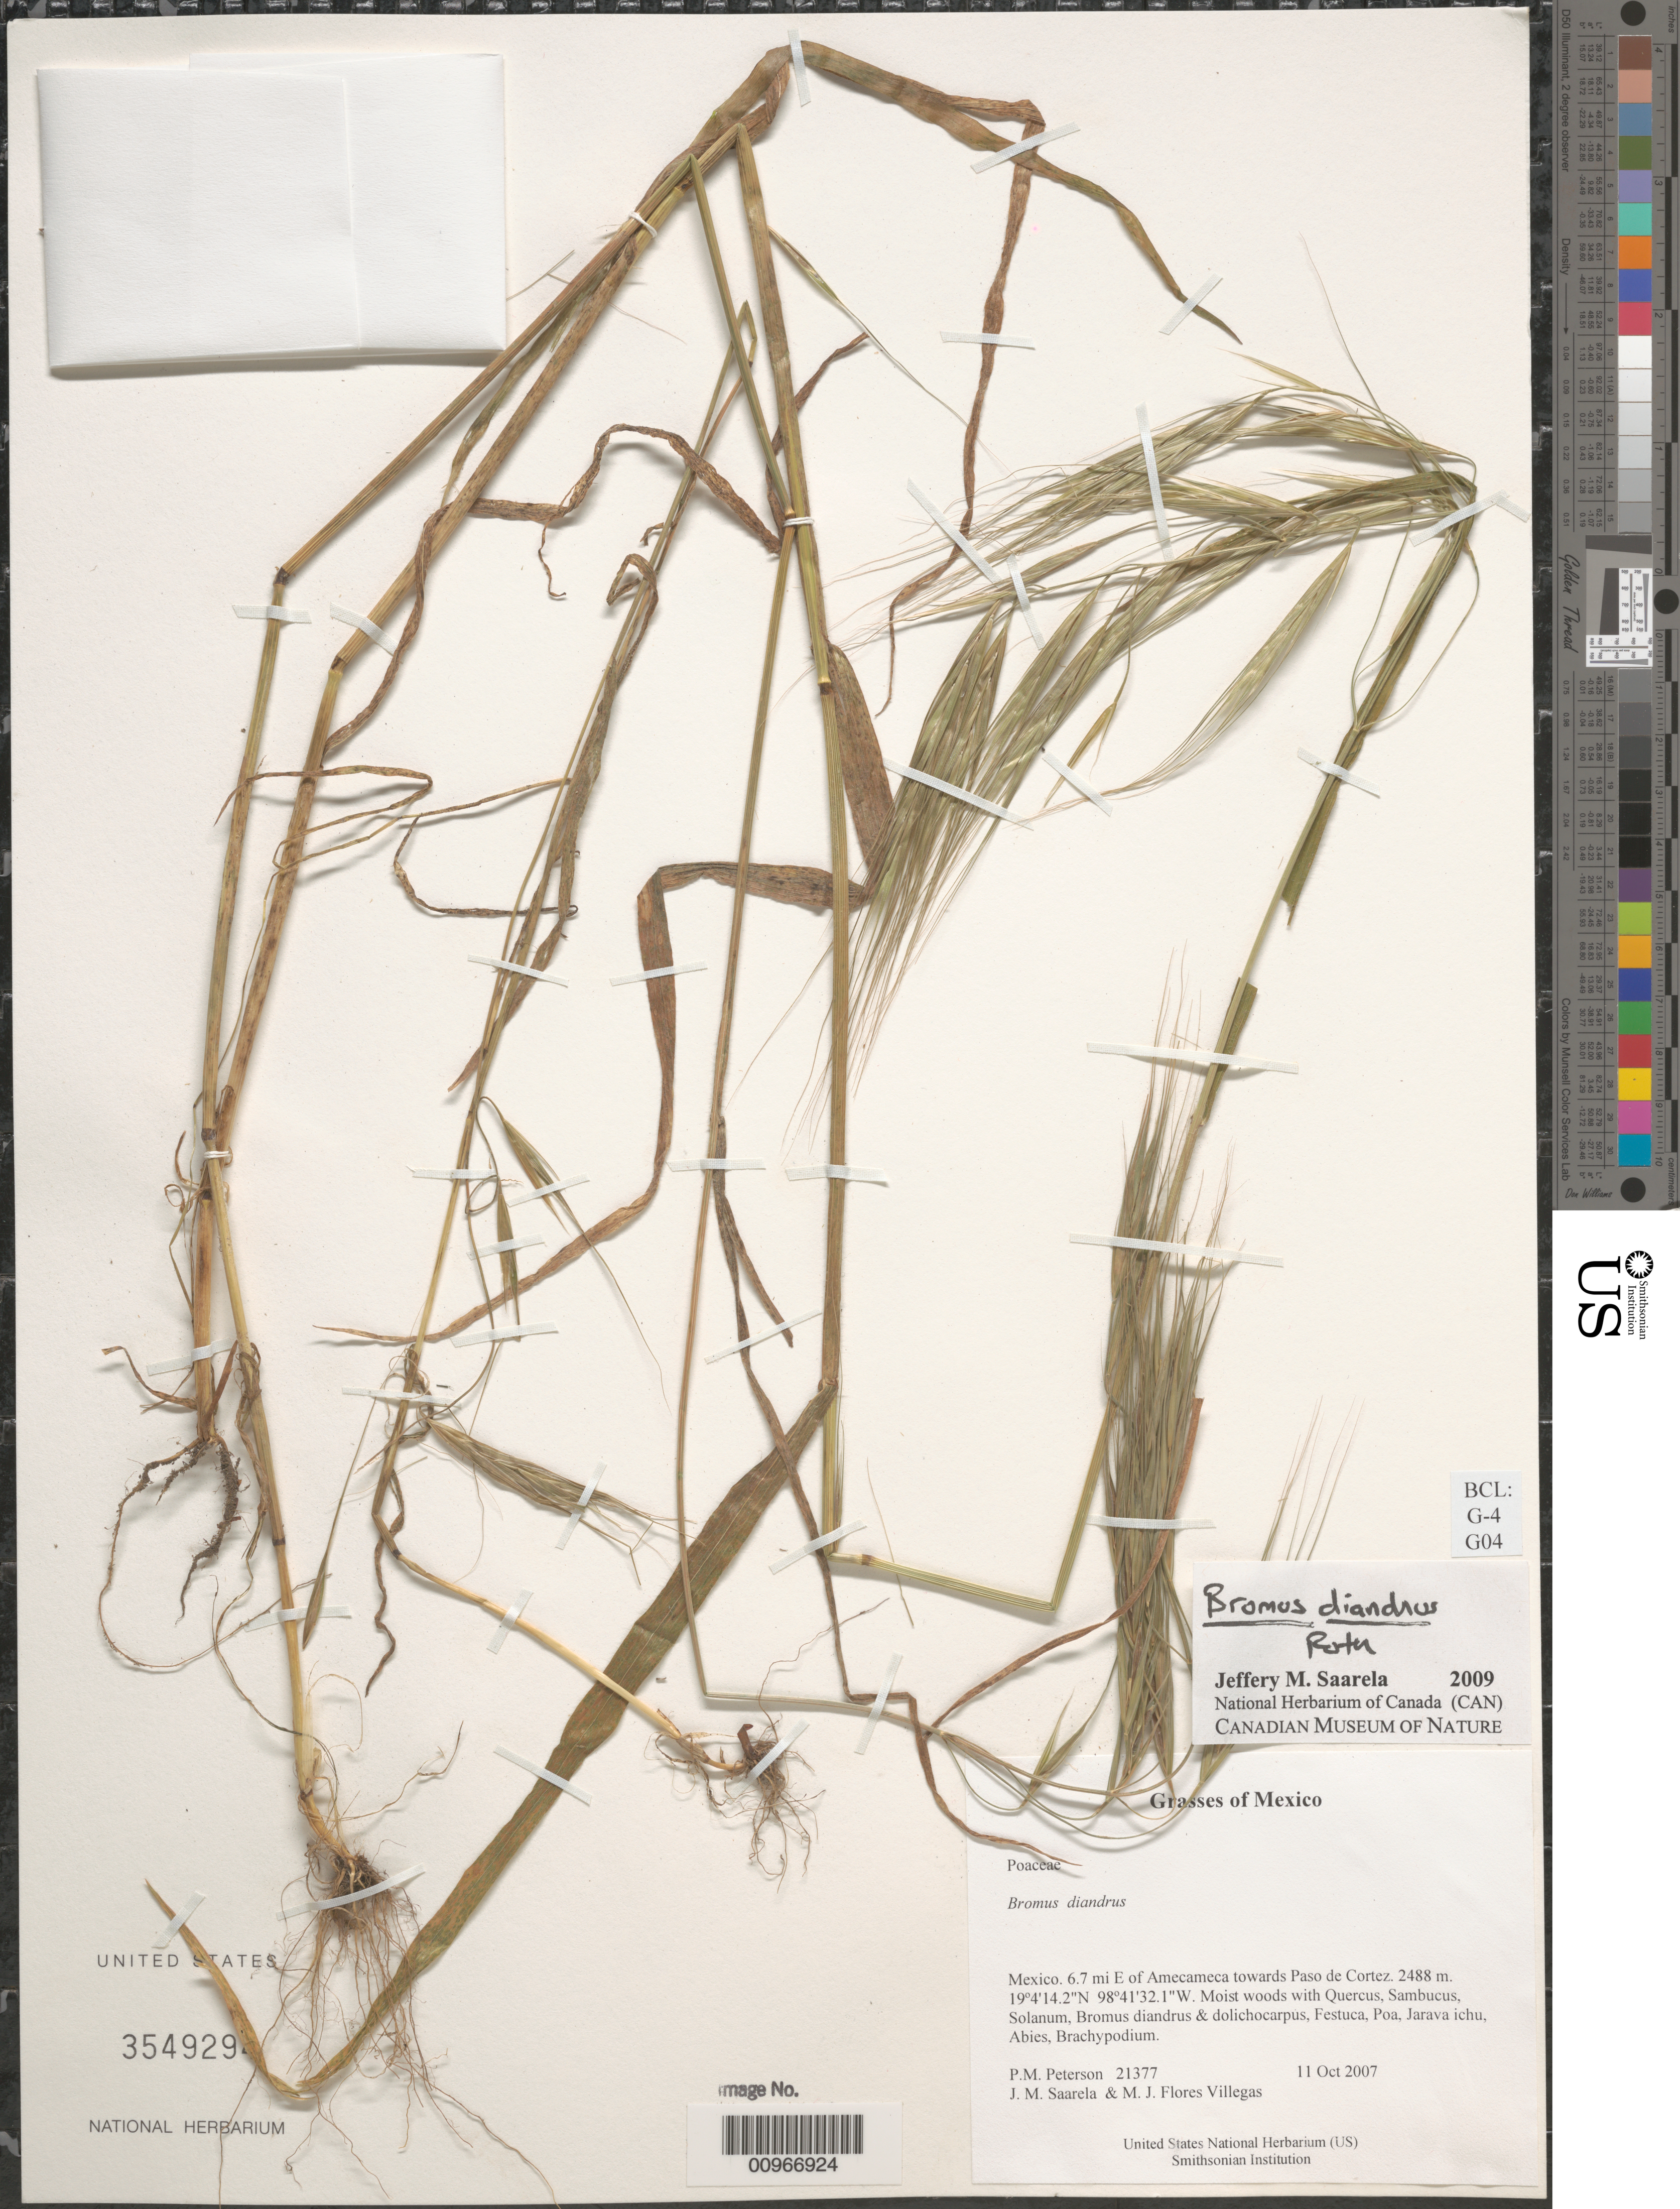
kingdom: Plantae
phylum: Tracheophyta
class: Liliopsida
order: Poales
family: Poaceae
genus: Bromus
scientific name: Bromus diandrus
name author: Roth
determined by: Saarela, J. M., (CAN), Canadian Museum of Nature (CANADA)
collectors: P. M. Peterson, J. Saarela & M. Flores Villegas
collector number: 21377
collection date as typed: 11 Oct 2007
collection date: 2007-10-11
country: Mexico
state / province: México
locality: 6.7 mi E of Amecameca towards Paso de Cortez.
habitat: Moist woods with Quercus, Sambucus, Solanum, Bromus diandrus & dolichocarpus, Festuca, Poa, Jarava ichu, Abies, Brachypodium.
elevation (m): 2488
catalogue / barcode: US 3549294